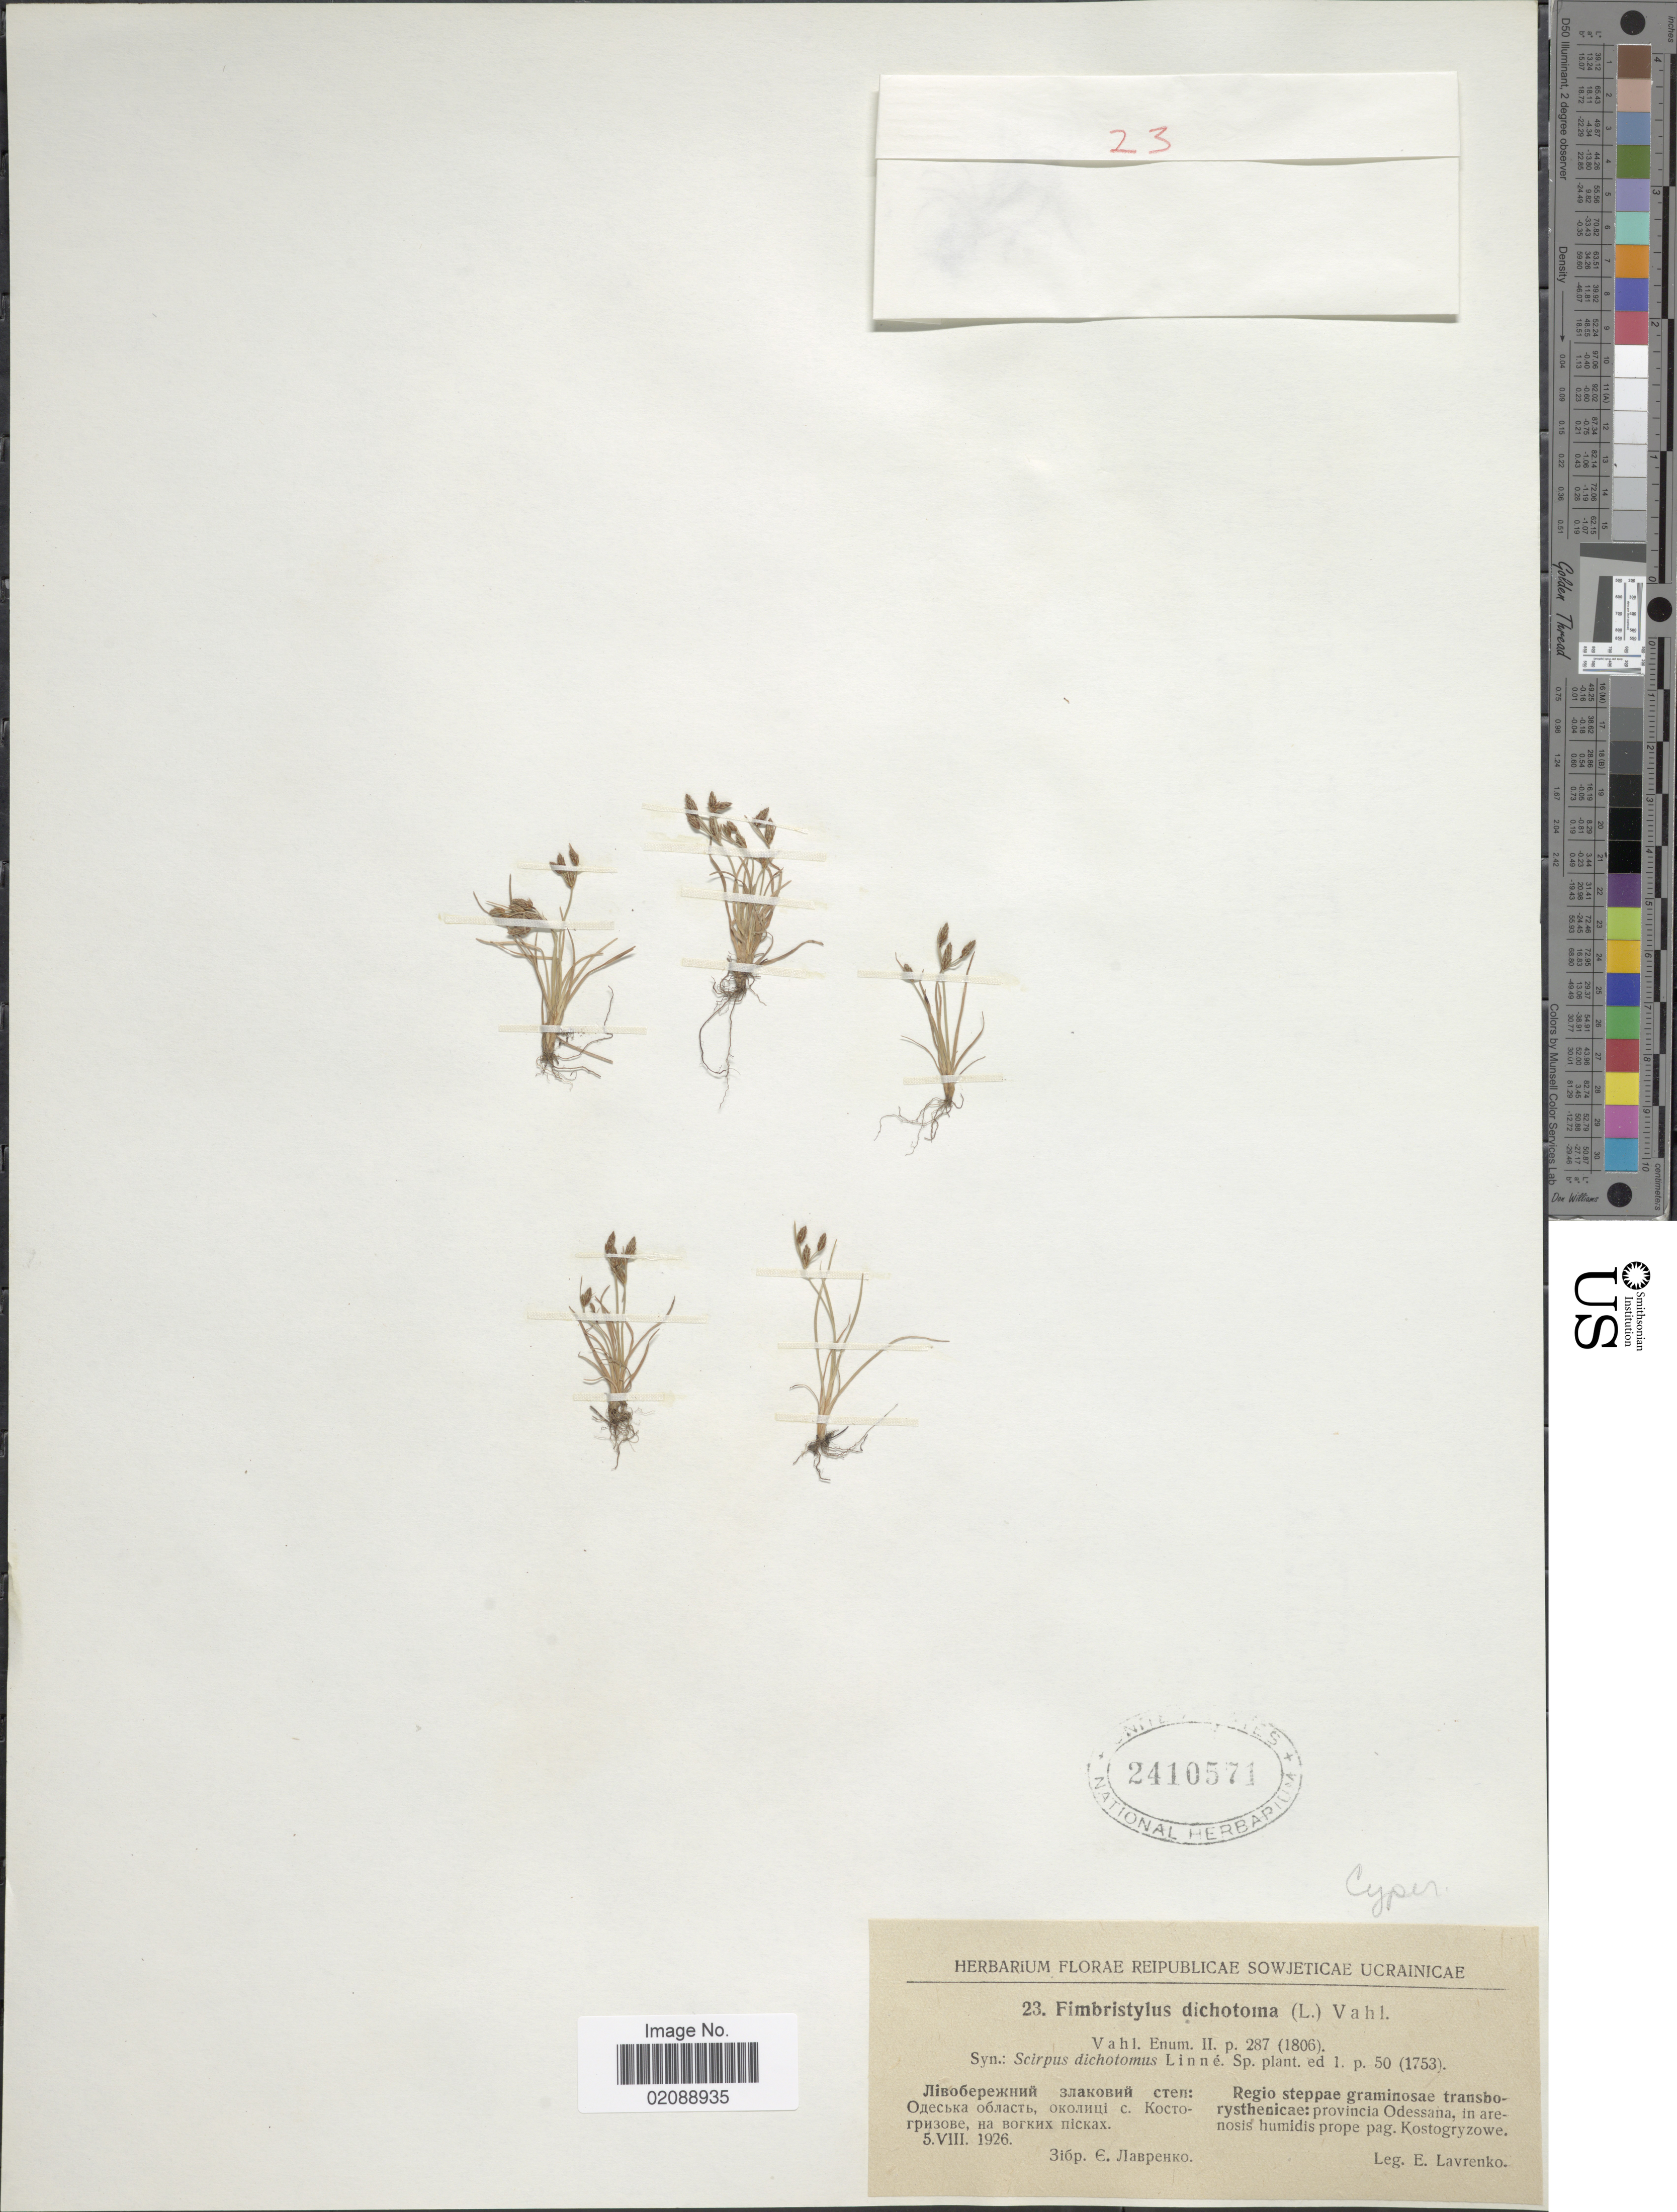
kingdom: Plantae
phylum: Tracheophyta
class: Liliopsida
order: Poales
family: Cyperaceae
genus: Fimbristylis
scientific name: Fimbristylis dichotoma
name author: (L.) Vahl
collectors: E. M. Lavrenko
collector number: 23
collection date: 1926-08-05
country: Ukraine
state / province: Odesa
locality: Provincia Odessana, in arenosis humidis prope pag. Kostogryzowe.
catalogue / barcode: US 2410571